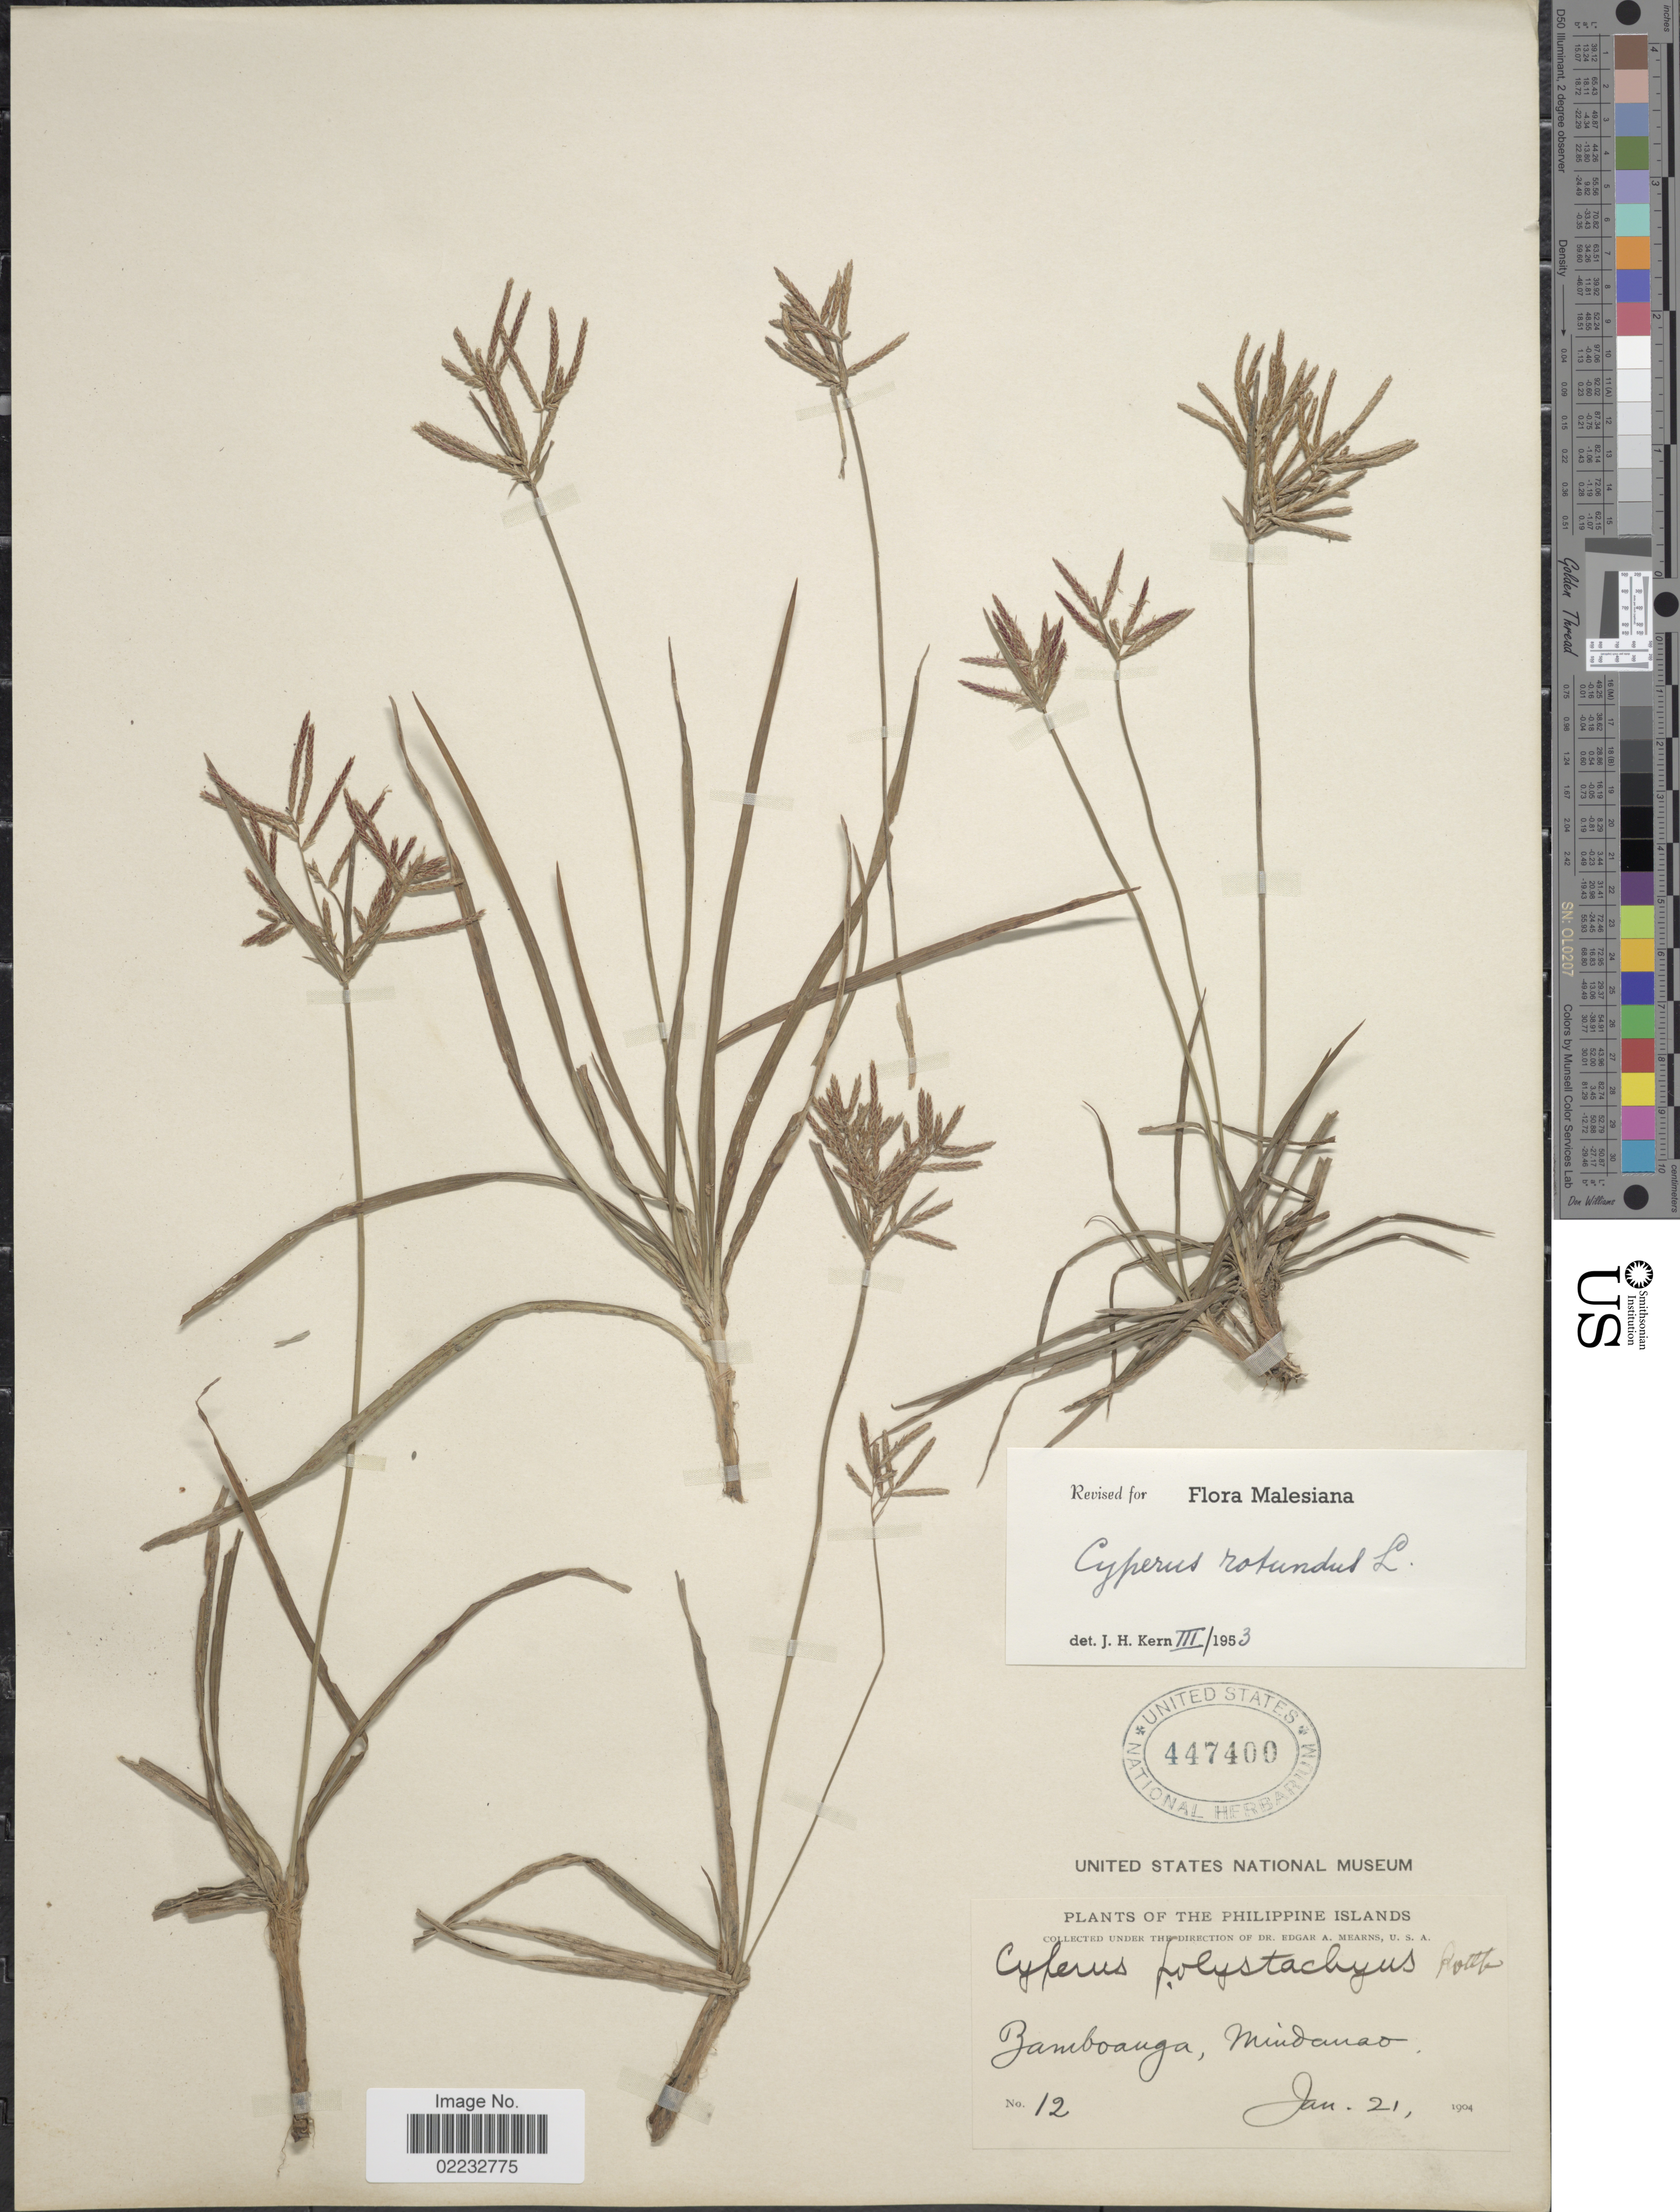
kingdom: Plantae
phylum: Tracheophyta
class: Liliopsida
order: Poales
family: Cyperaceae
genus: Cyperus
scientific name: Cyperus rotundus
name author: L.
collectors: E. A. Mearns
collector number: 12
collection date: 1904-01-21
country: Philippines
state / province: Zamboanga Peninsula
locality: Zamboanga, Mindanao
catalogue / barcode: US 447400